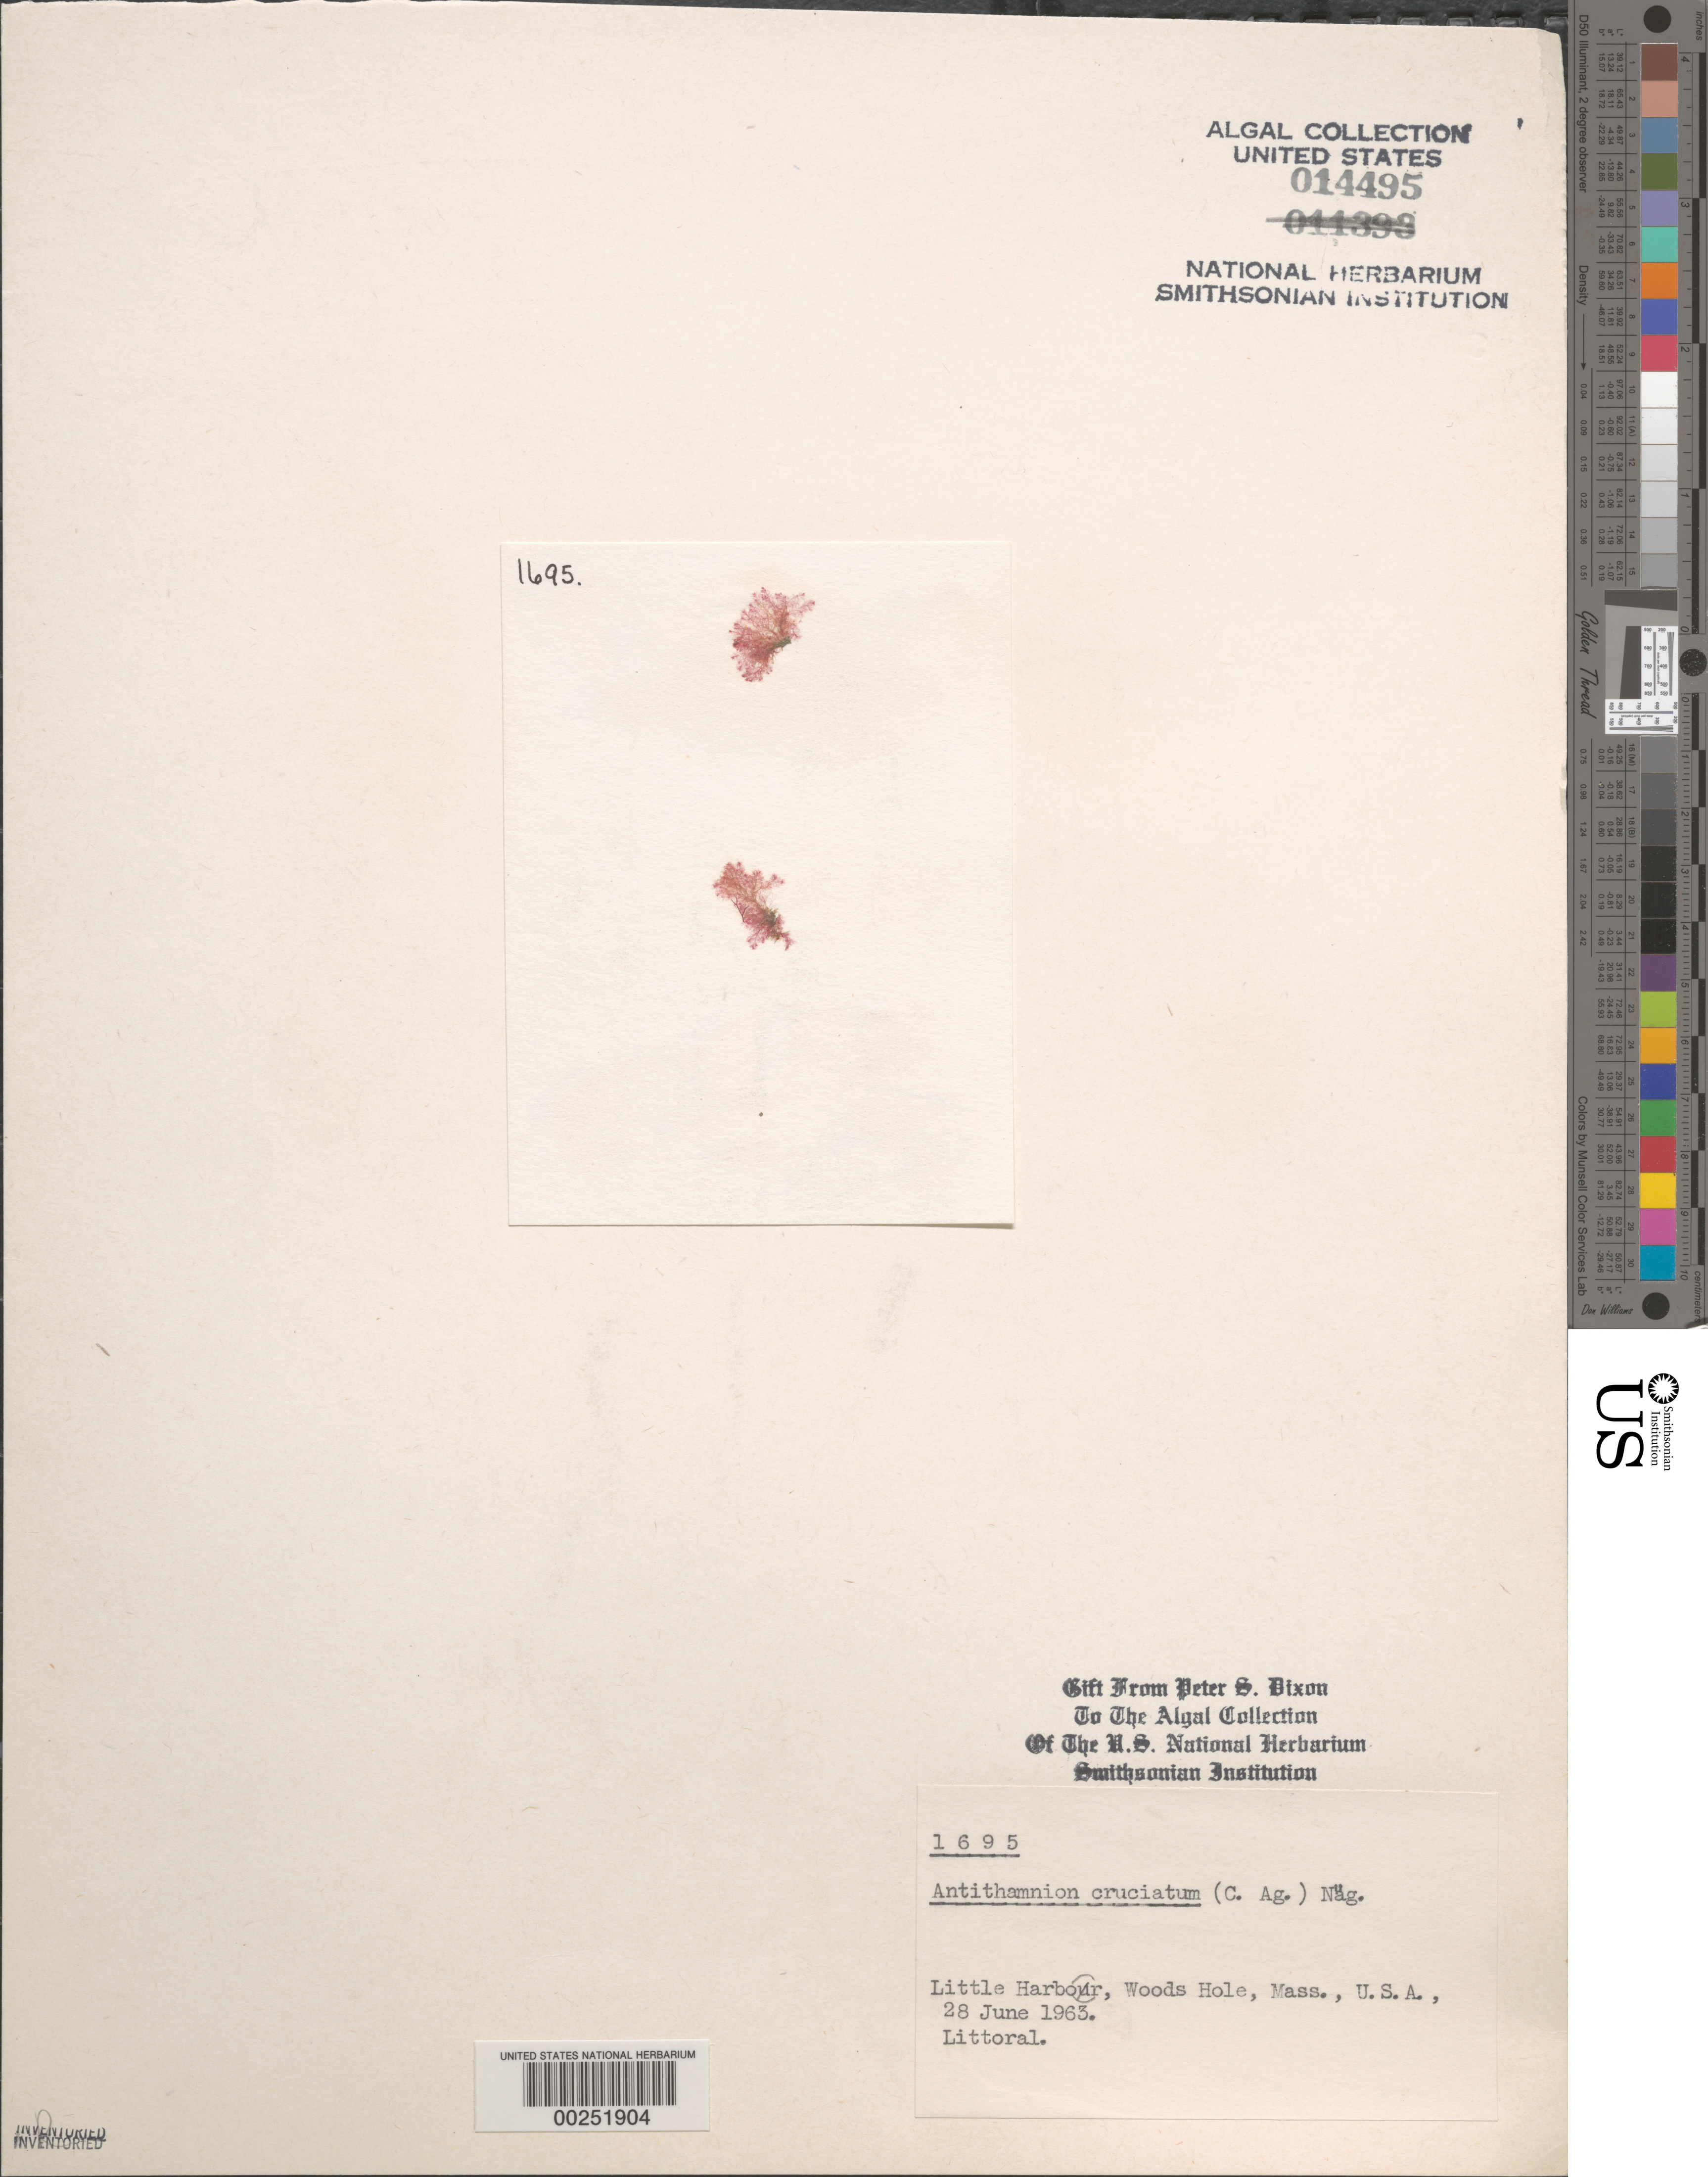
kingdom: Plantae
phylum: Rhodophyta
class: Florideophyceae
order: Ceramiales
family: Ceramiaceae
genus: Antithamnion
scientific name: Antithamnion cruciatum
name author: (C. Agardh) Näg.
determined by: Dixon, P. S.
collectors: P. S. Dixon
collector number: PSD 1695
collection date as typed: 28 Jun 1963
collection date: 1963-06-28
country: United States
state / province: Massachusetts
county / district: Barnstable County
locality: Woods Hole, Little Harbor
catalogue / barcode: US 14495